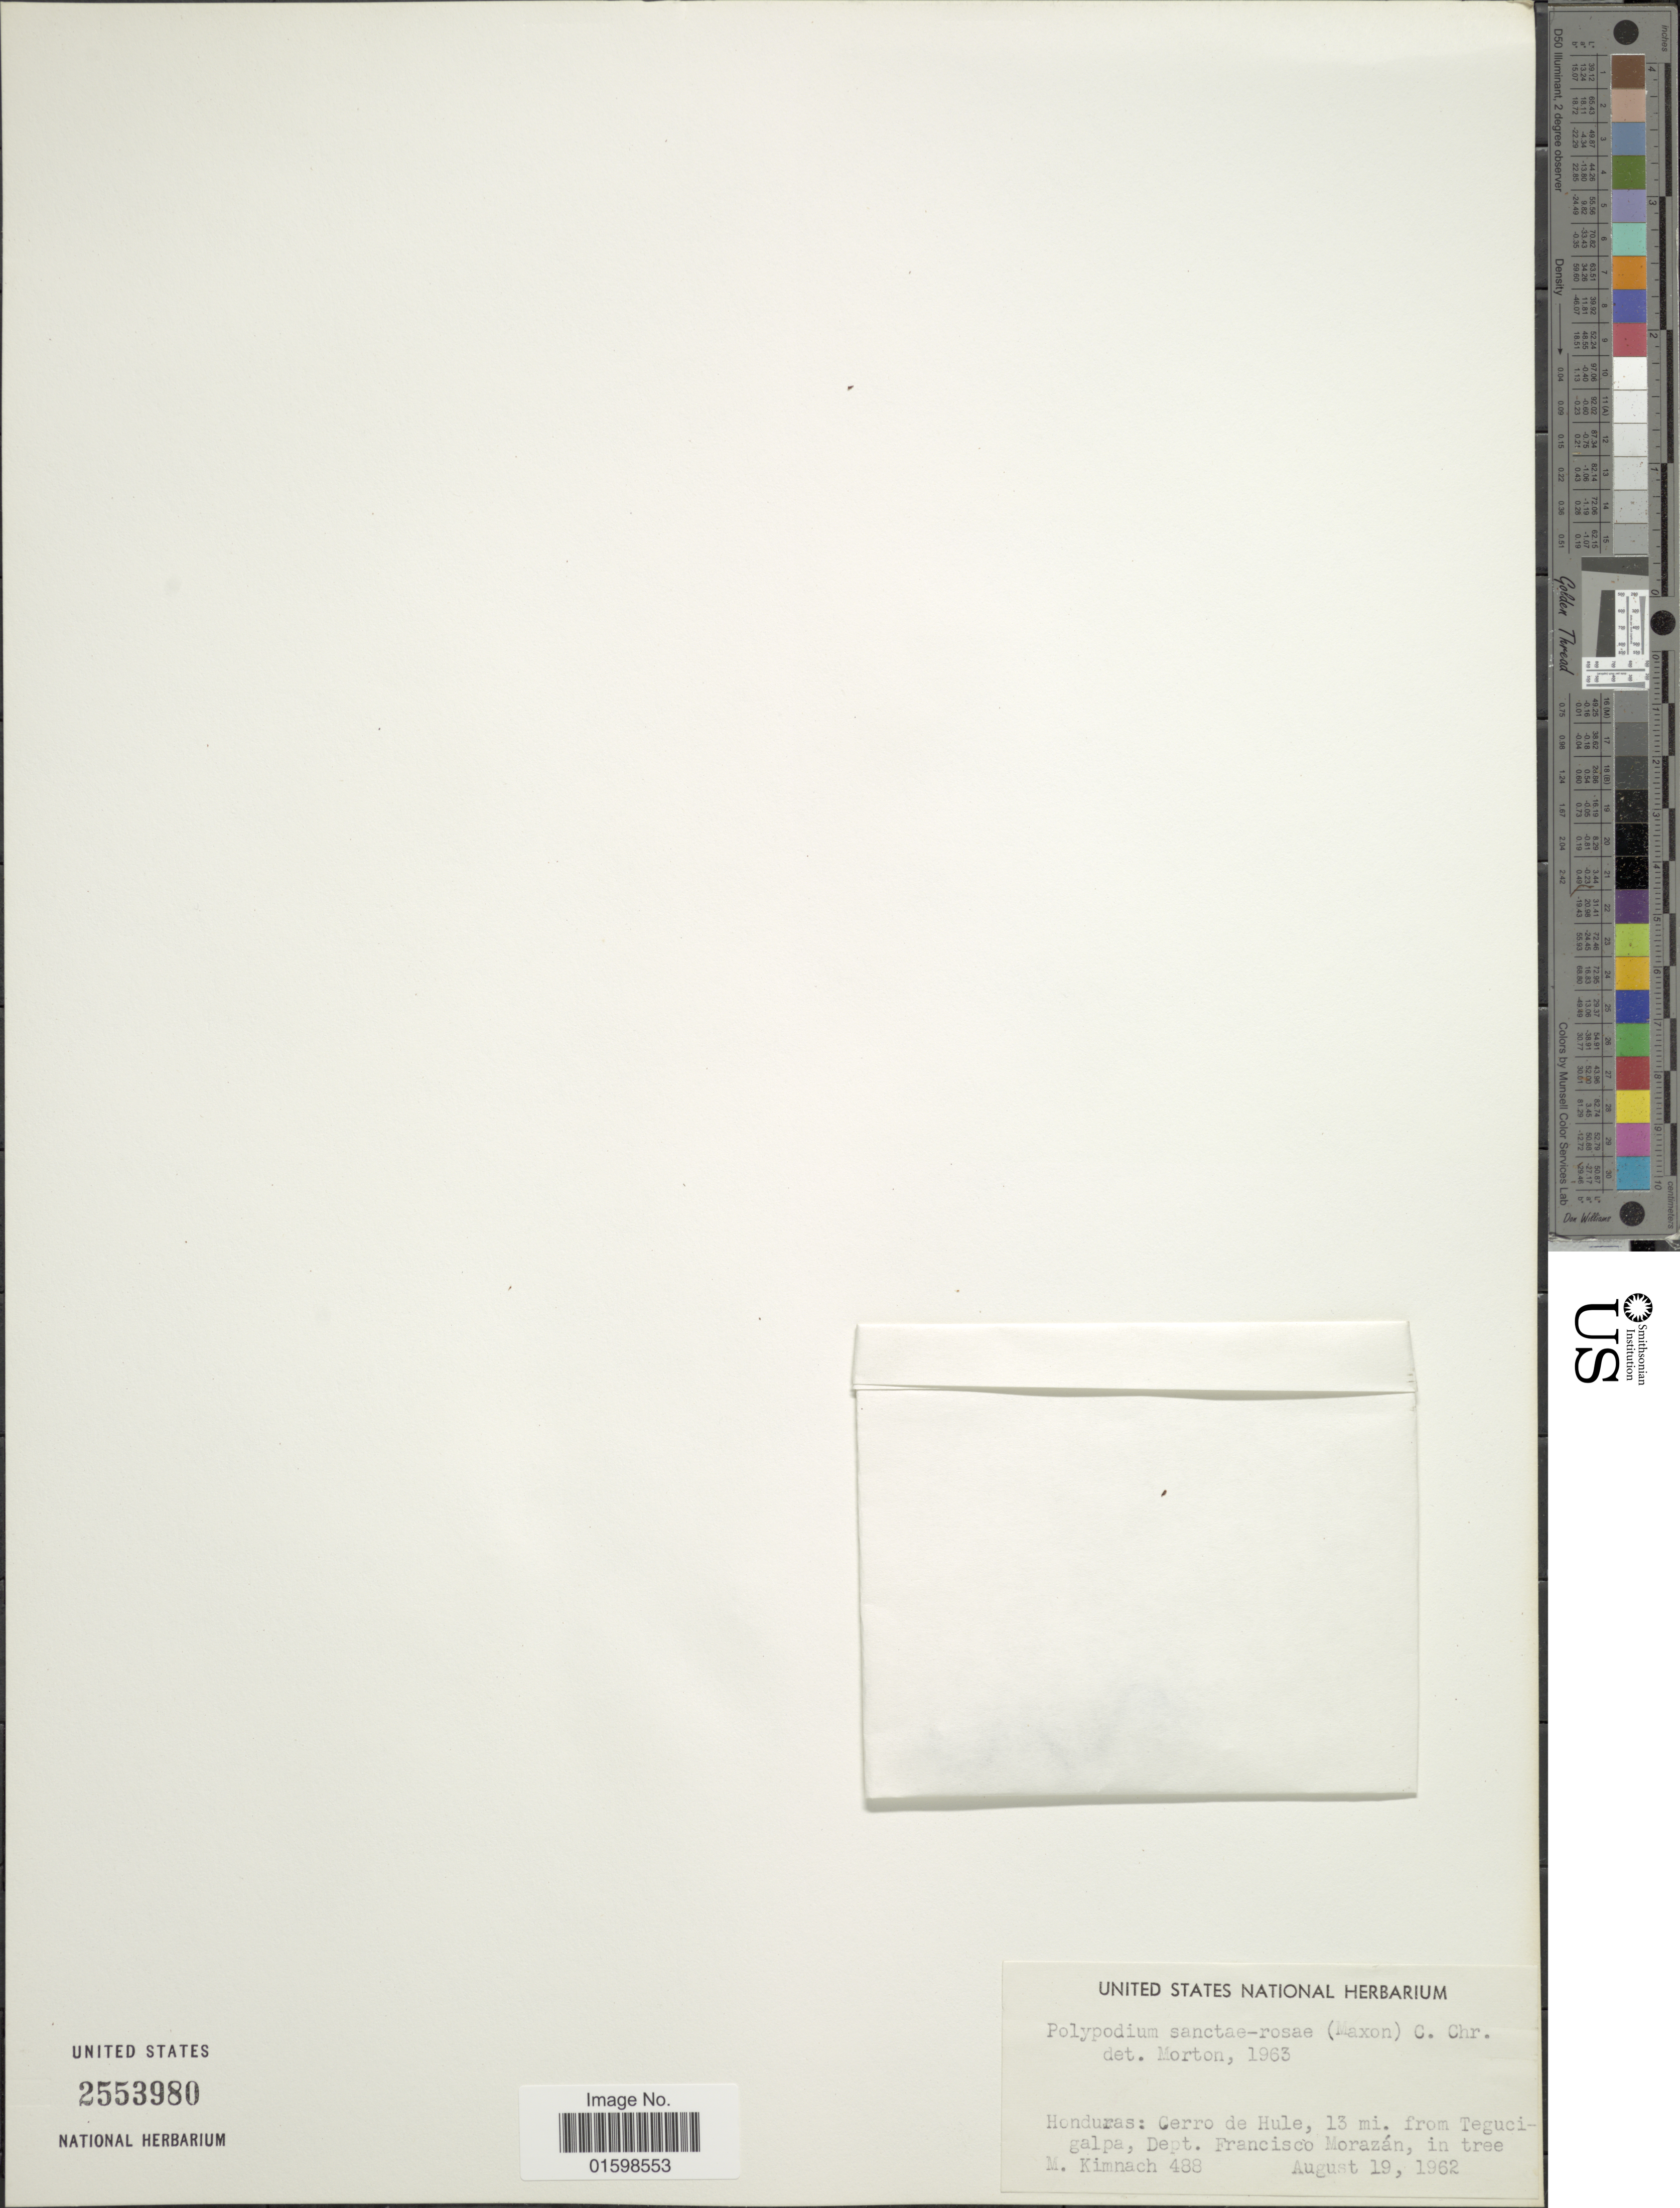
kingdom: Plantae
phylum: Tracheophyta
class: Polypodiopsida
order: Polypodiales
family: Polypodiaceae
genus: Pleopeltis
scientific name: Pleopeltis sanctae-rosae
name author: (Maxon) A.R. Sm. & Tejero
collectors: M. W. Kimnach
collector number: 488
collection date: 1962-08-19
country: Honduras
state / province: Fco. Morazán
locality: Cerro de Hule, 13 mi. from Tegucigalpe, Dept. Francisco Morazán in tree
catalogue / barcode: US 2553980